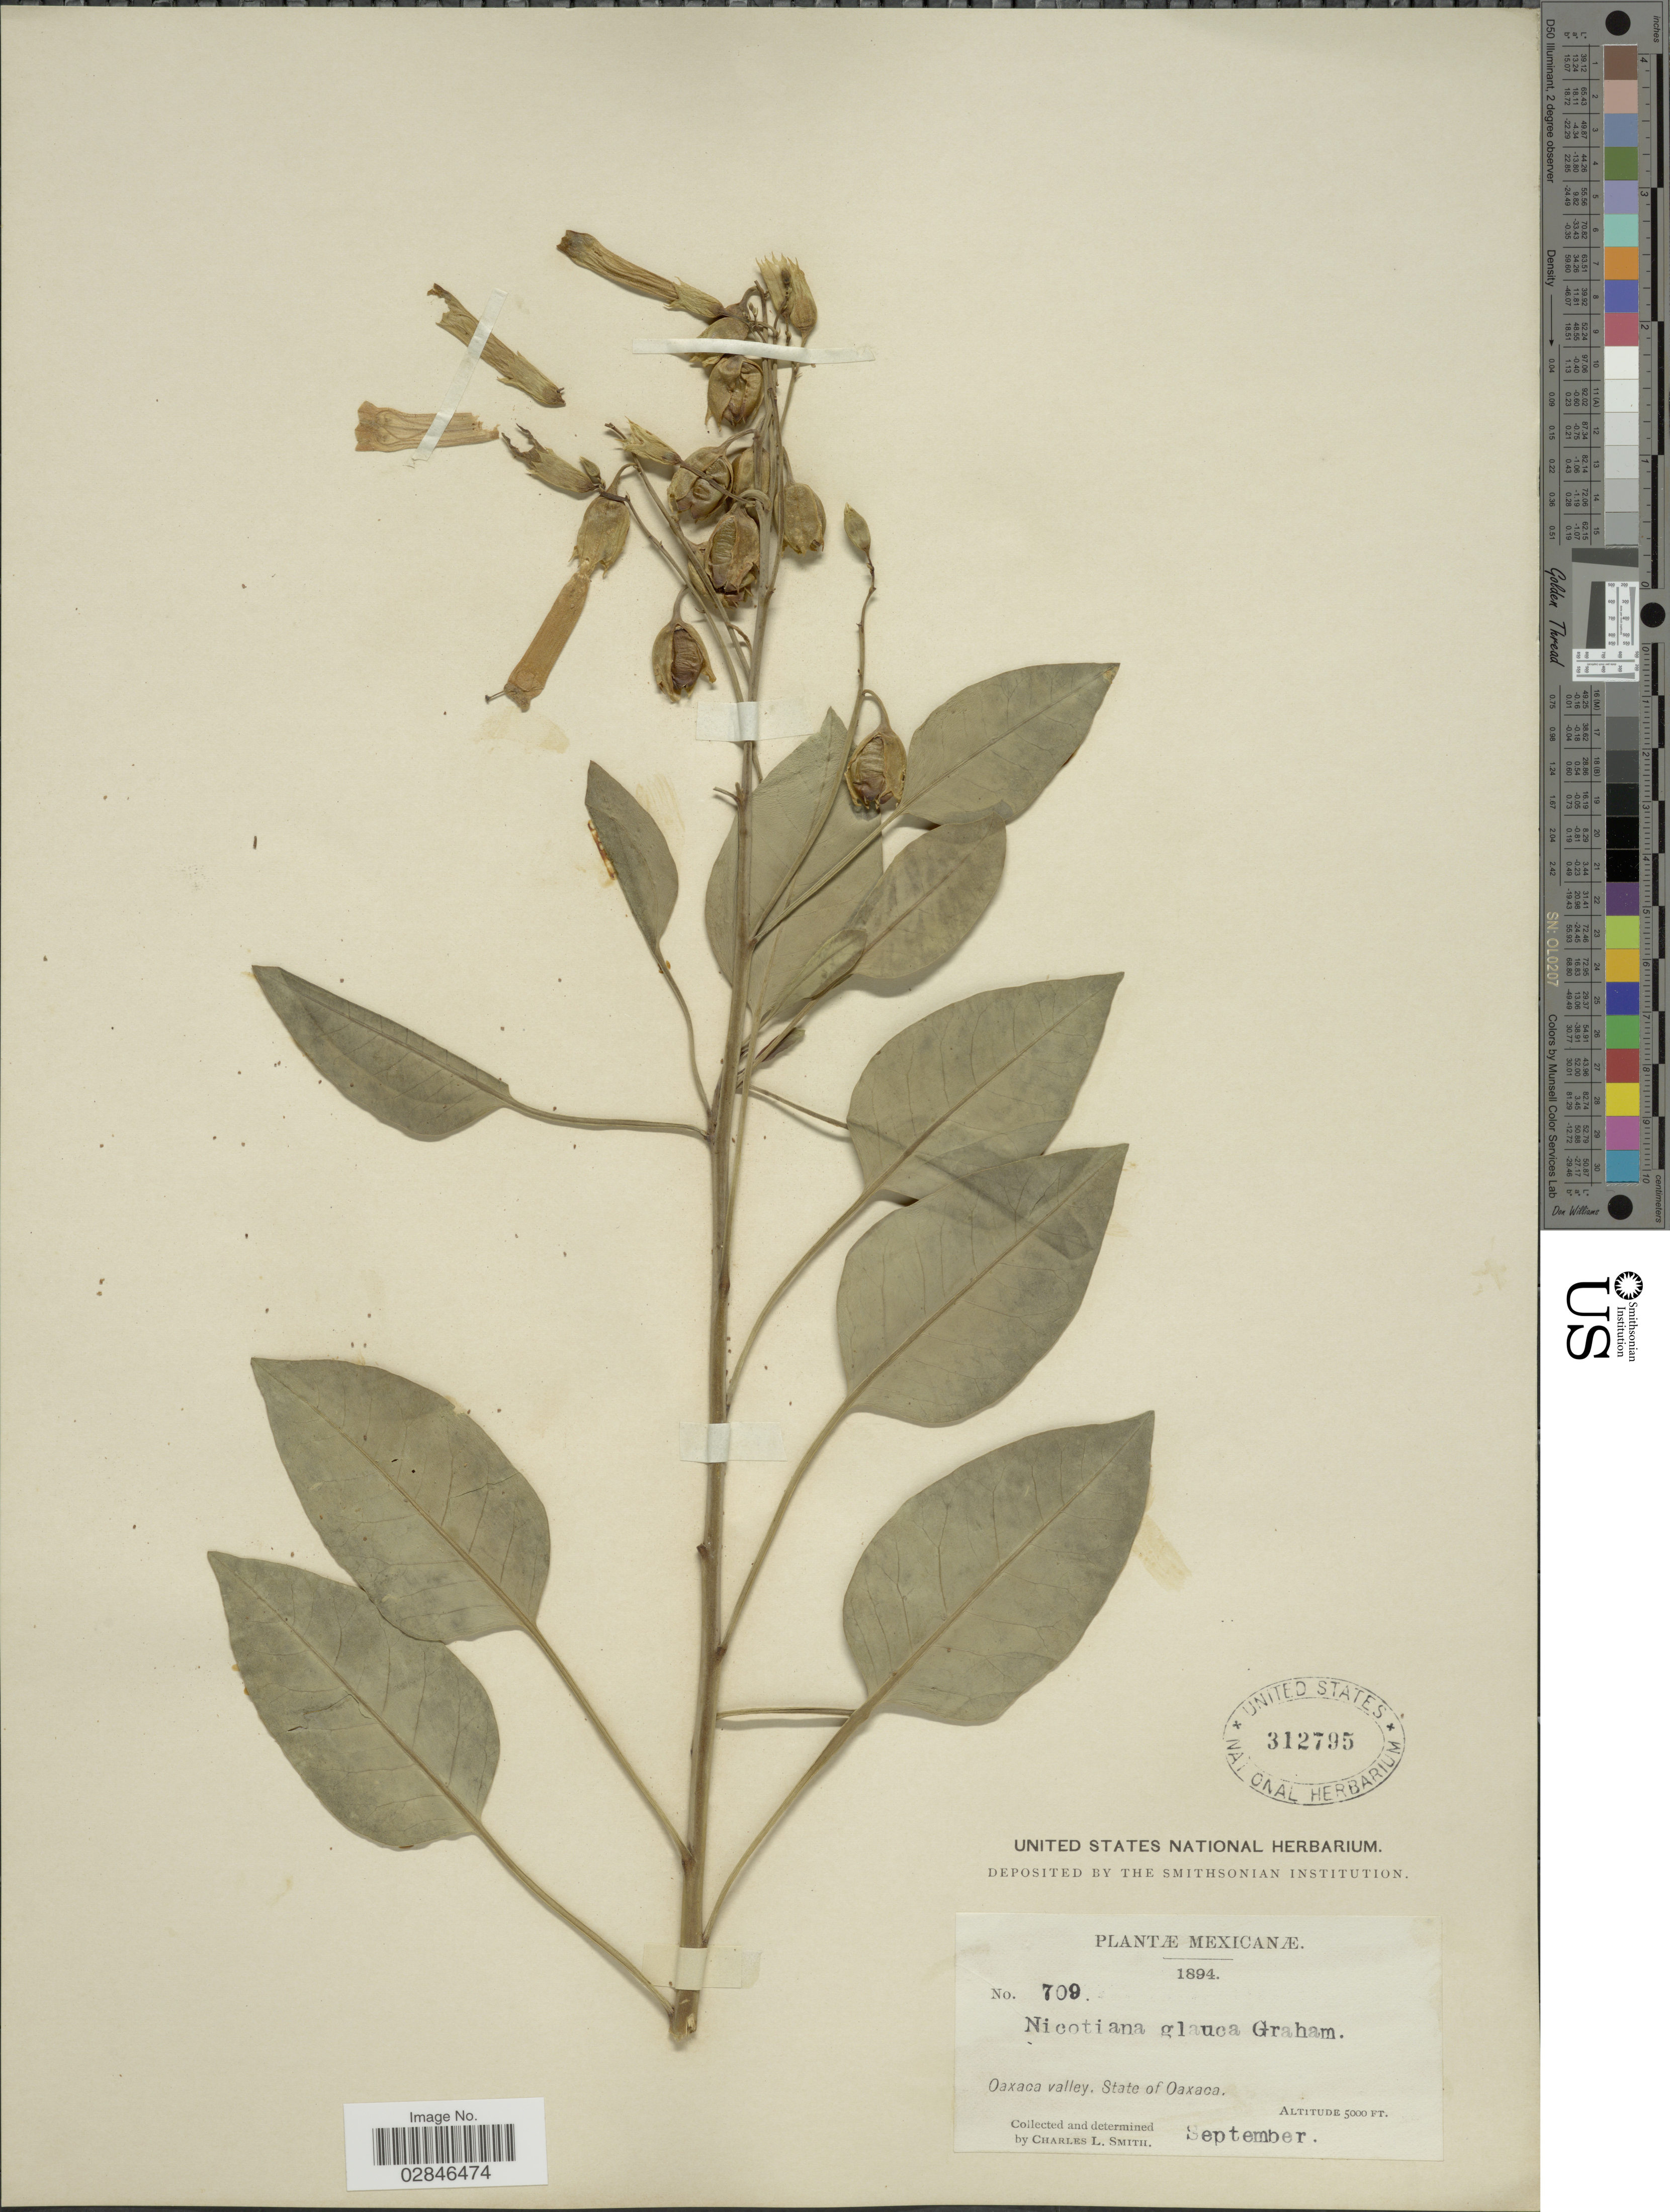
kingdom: Plantae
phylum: Tracheophyta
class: Magnoliopsida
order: Solanales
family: Solanaceae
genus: Nicotiana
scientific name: Nicotiana glauca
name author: Graham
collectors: C. L. Smith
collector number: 709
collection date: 1894-09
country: Mexico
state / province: Oaxaca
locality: Oaxaca Valley.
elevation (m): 1524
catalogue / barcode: US 312795